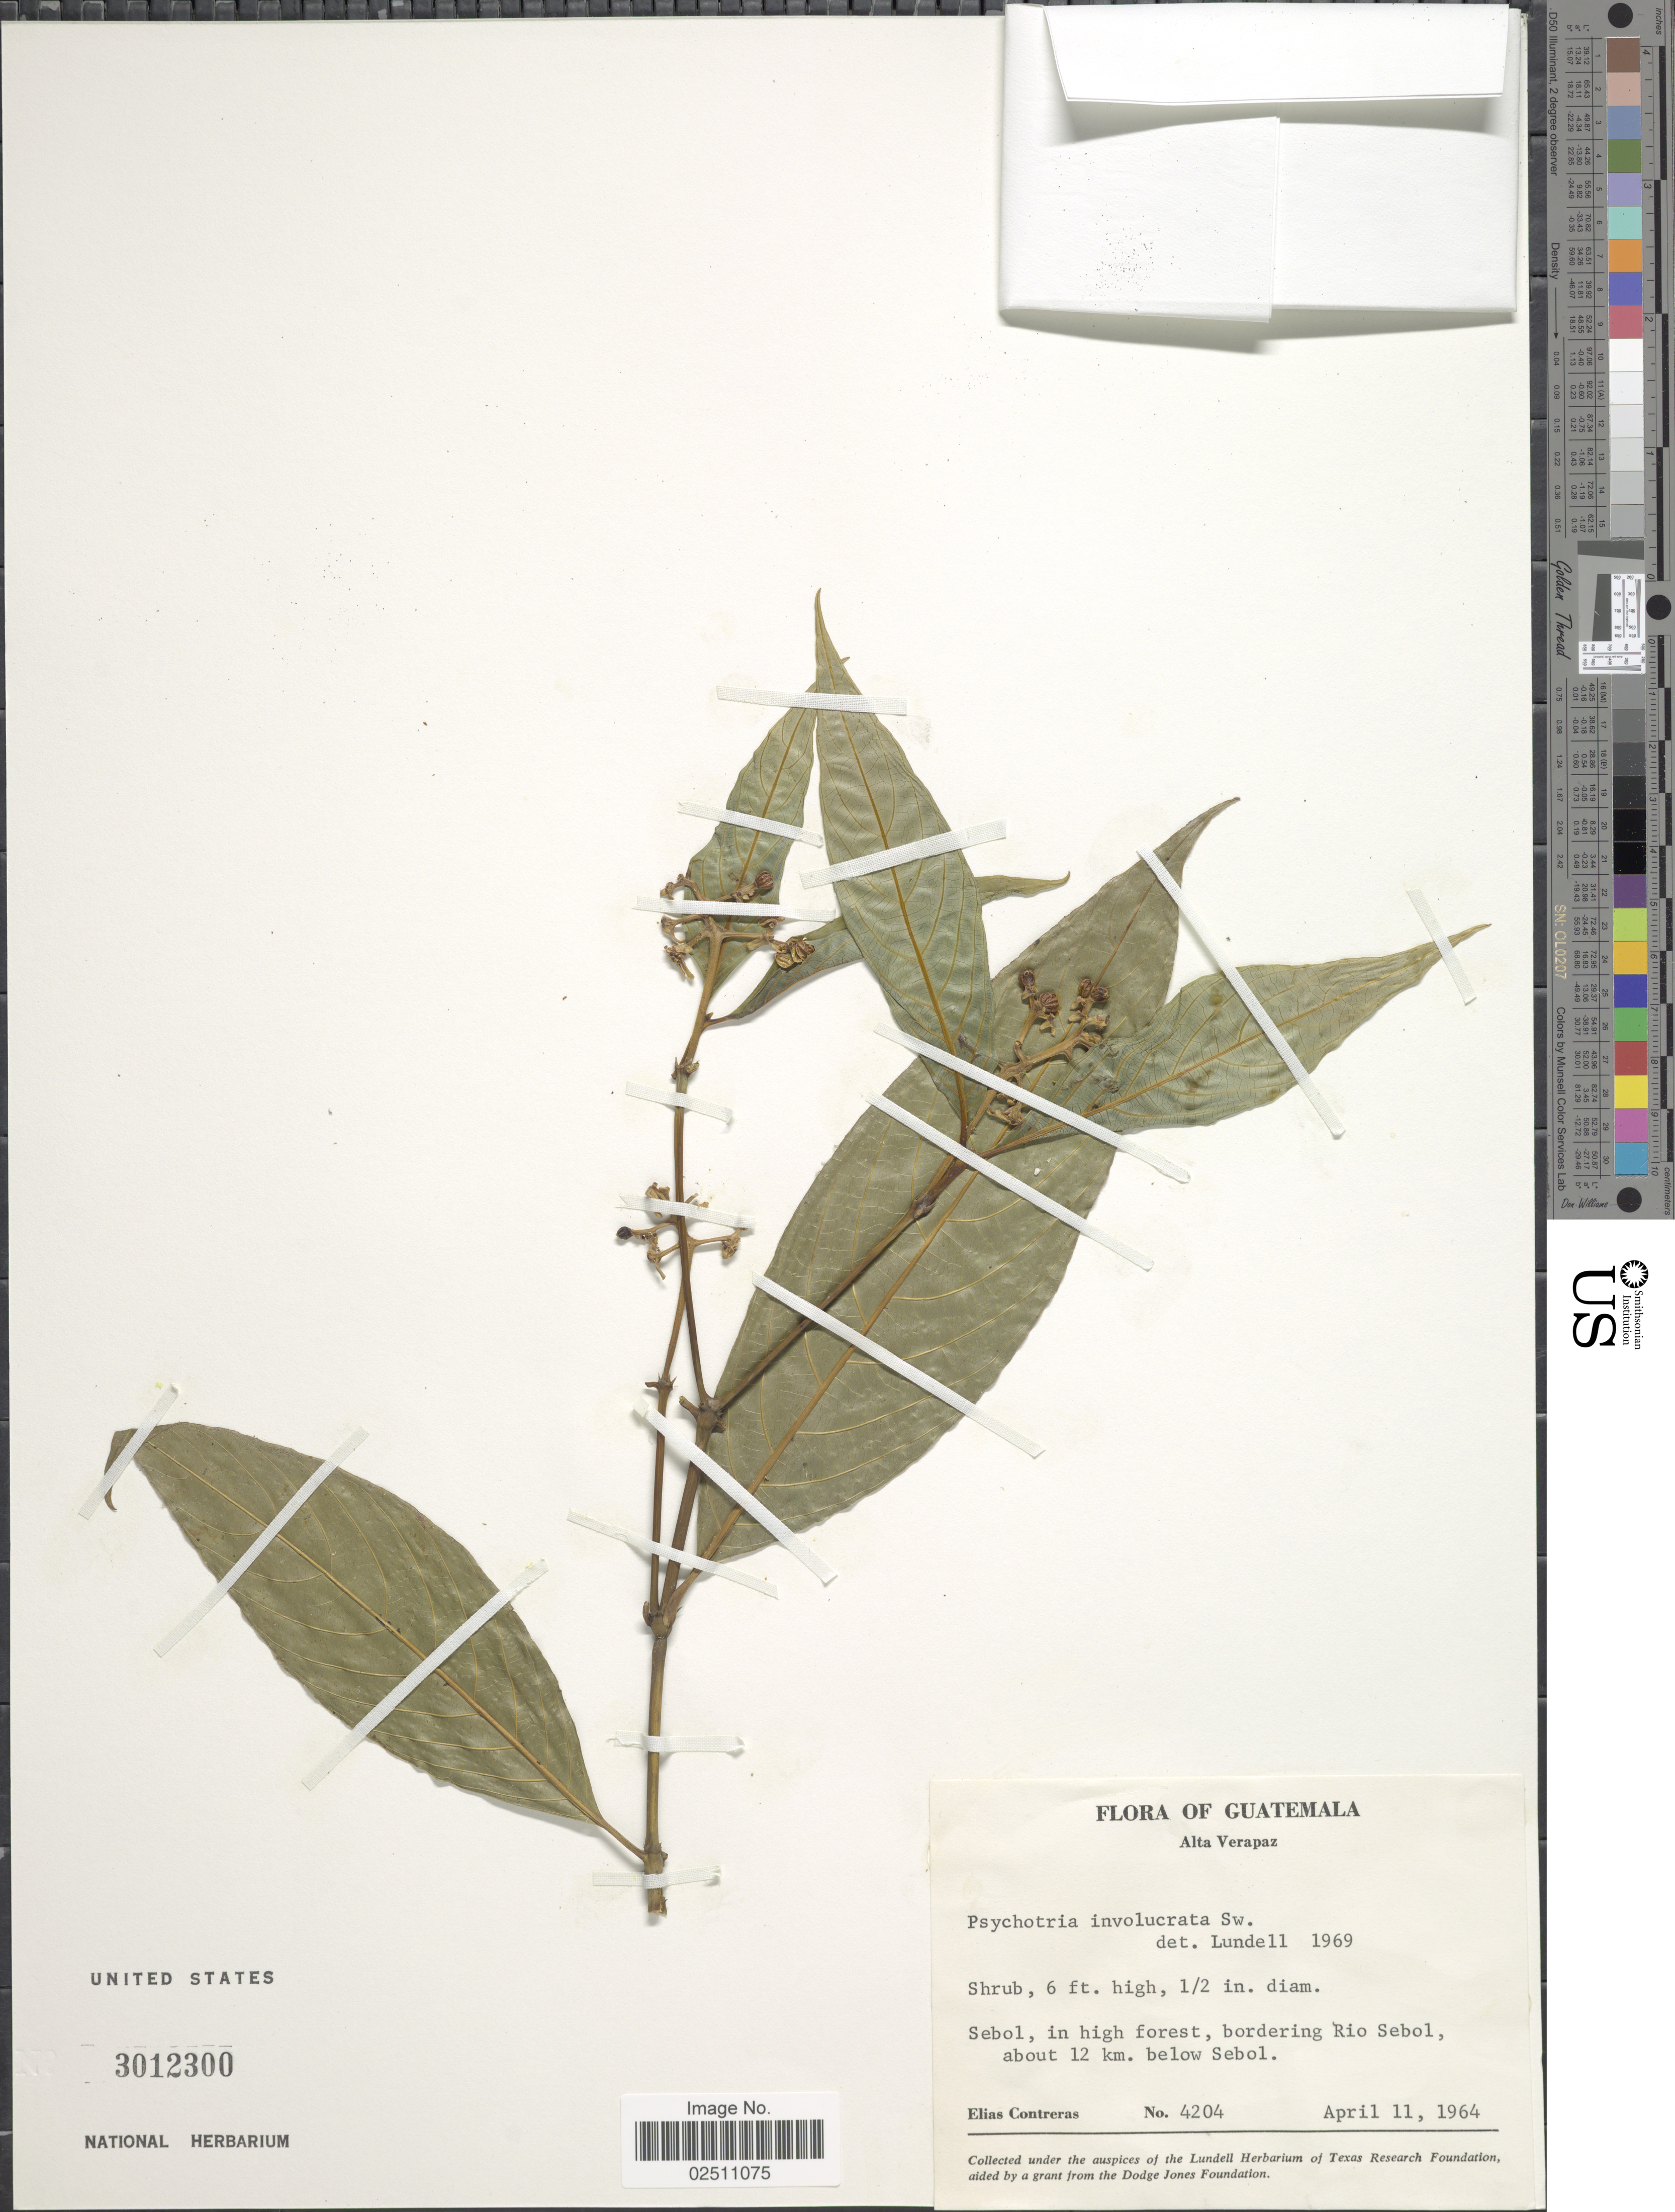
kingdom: Plantae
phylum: Tracheophyta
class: Magnoliopsida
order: Gentianales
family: Rubiaceae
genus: Psychotria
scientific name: Psychotria involucrata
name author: Sw.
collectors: E. Contreras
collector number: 4204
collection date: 1964-04-11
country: Guatemala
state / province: Alta Verapaz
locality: Sebol, in high forest, bordering Rio Sebol, about 12 km. below Sebol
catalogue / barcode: US 3012300